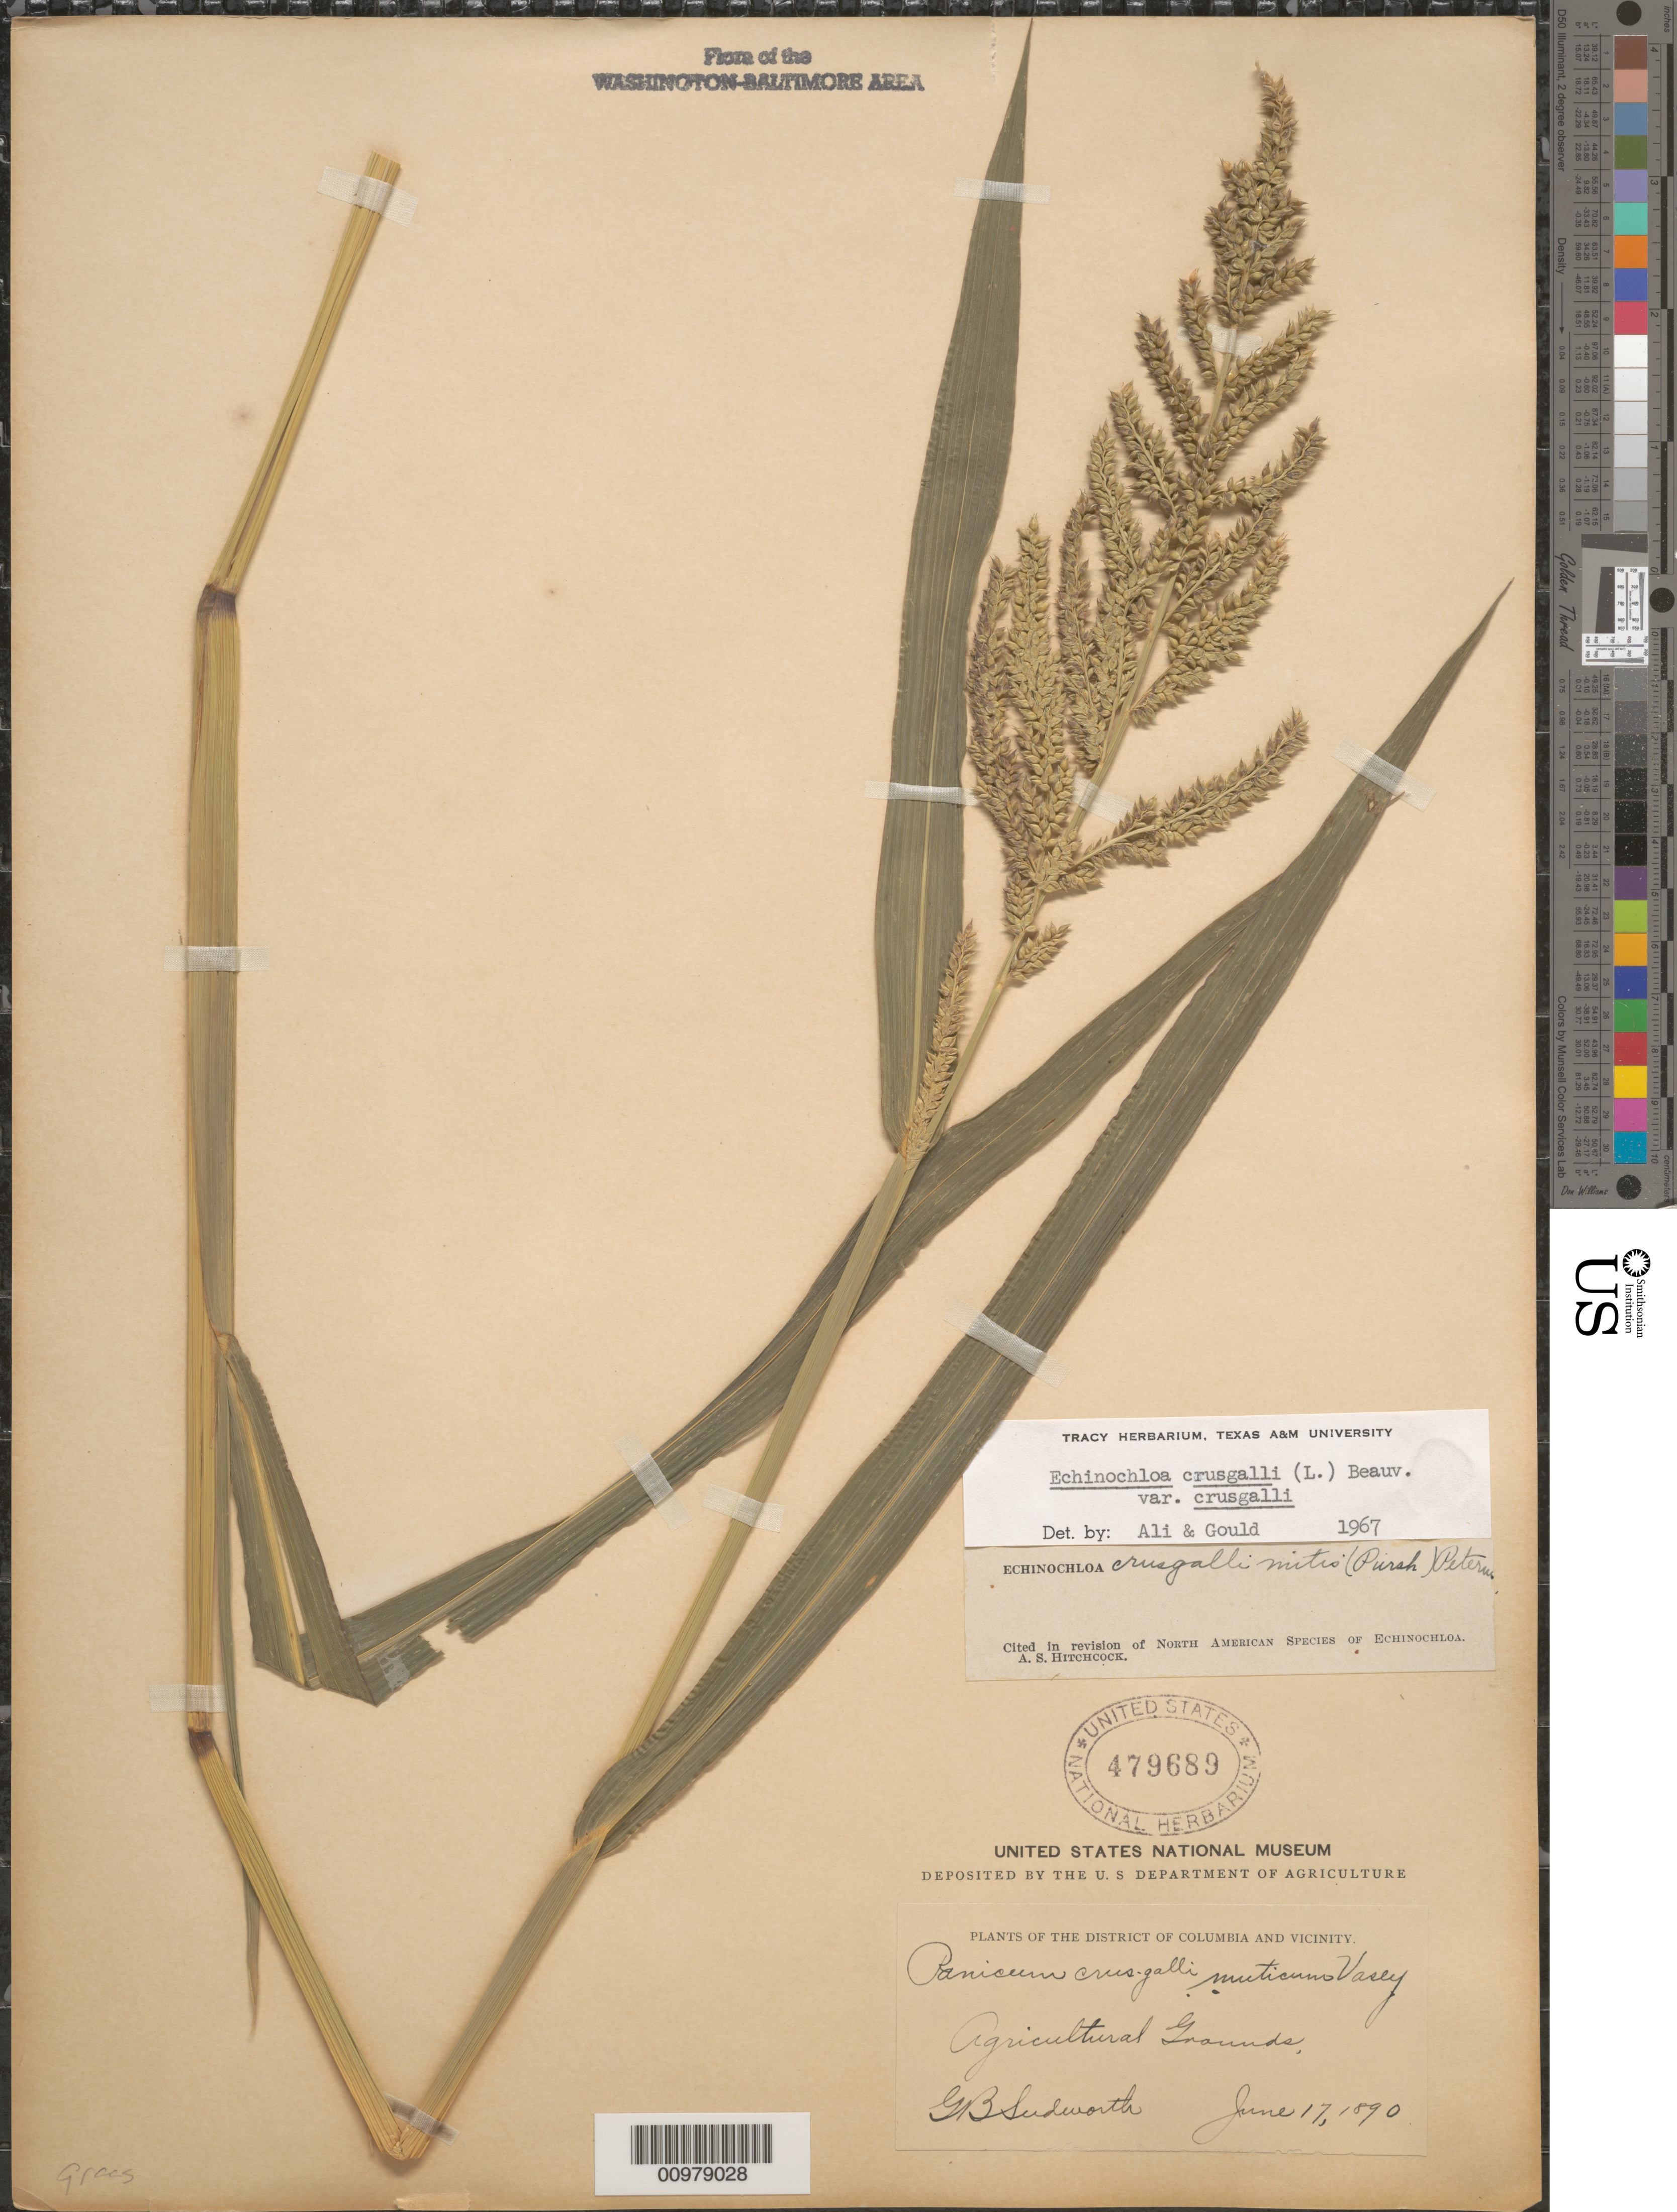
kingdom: Plantae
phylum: Tracheophyta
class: Liliopsida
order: Poales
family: Poaceae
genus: Echinochloa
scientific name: Echinochloa crus-galli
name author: (L.) P. Beauv.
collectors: G. B. Sudworth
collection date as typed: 17 Jun 1890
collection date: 1890-06-17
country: United States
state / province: District of Columbia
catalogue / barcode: US 479689